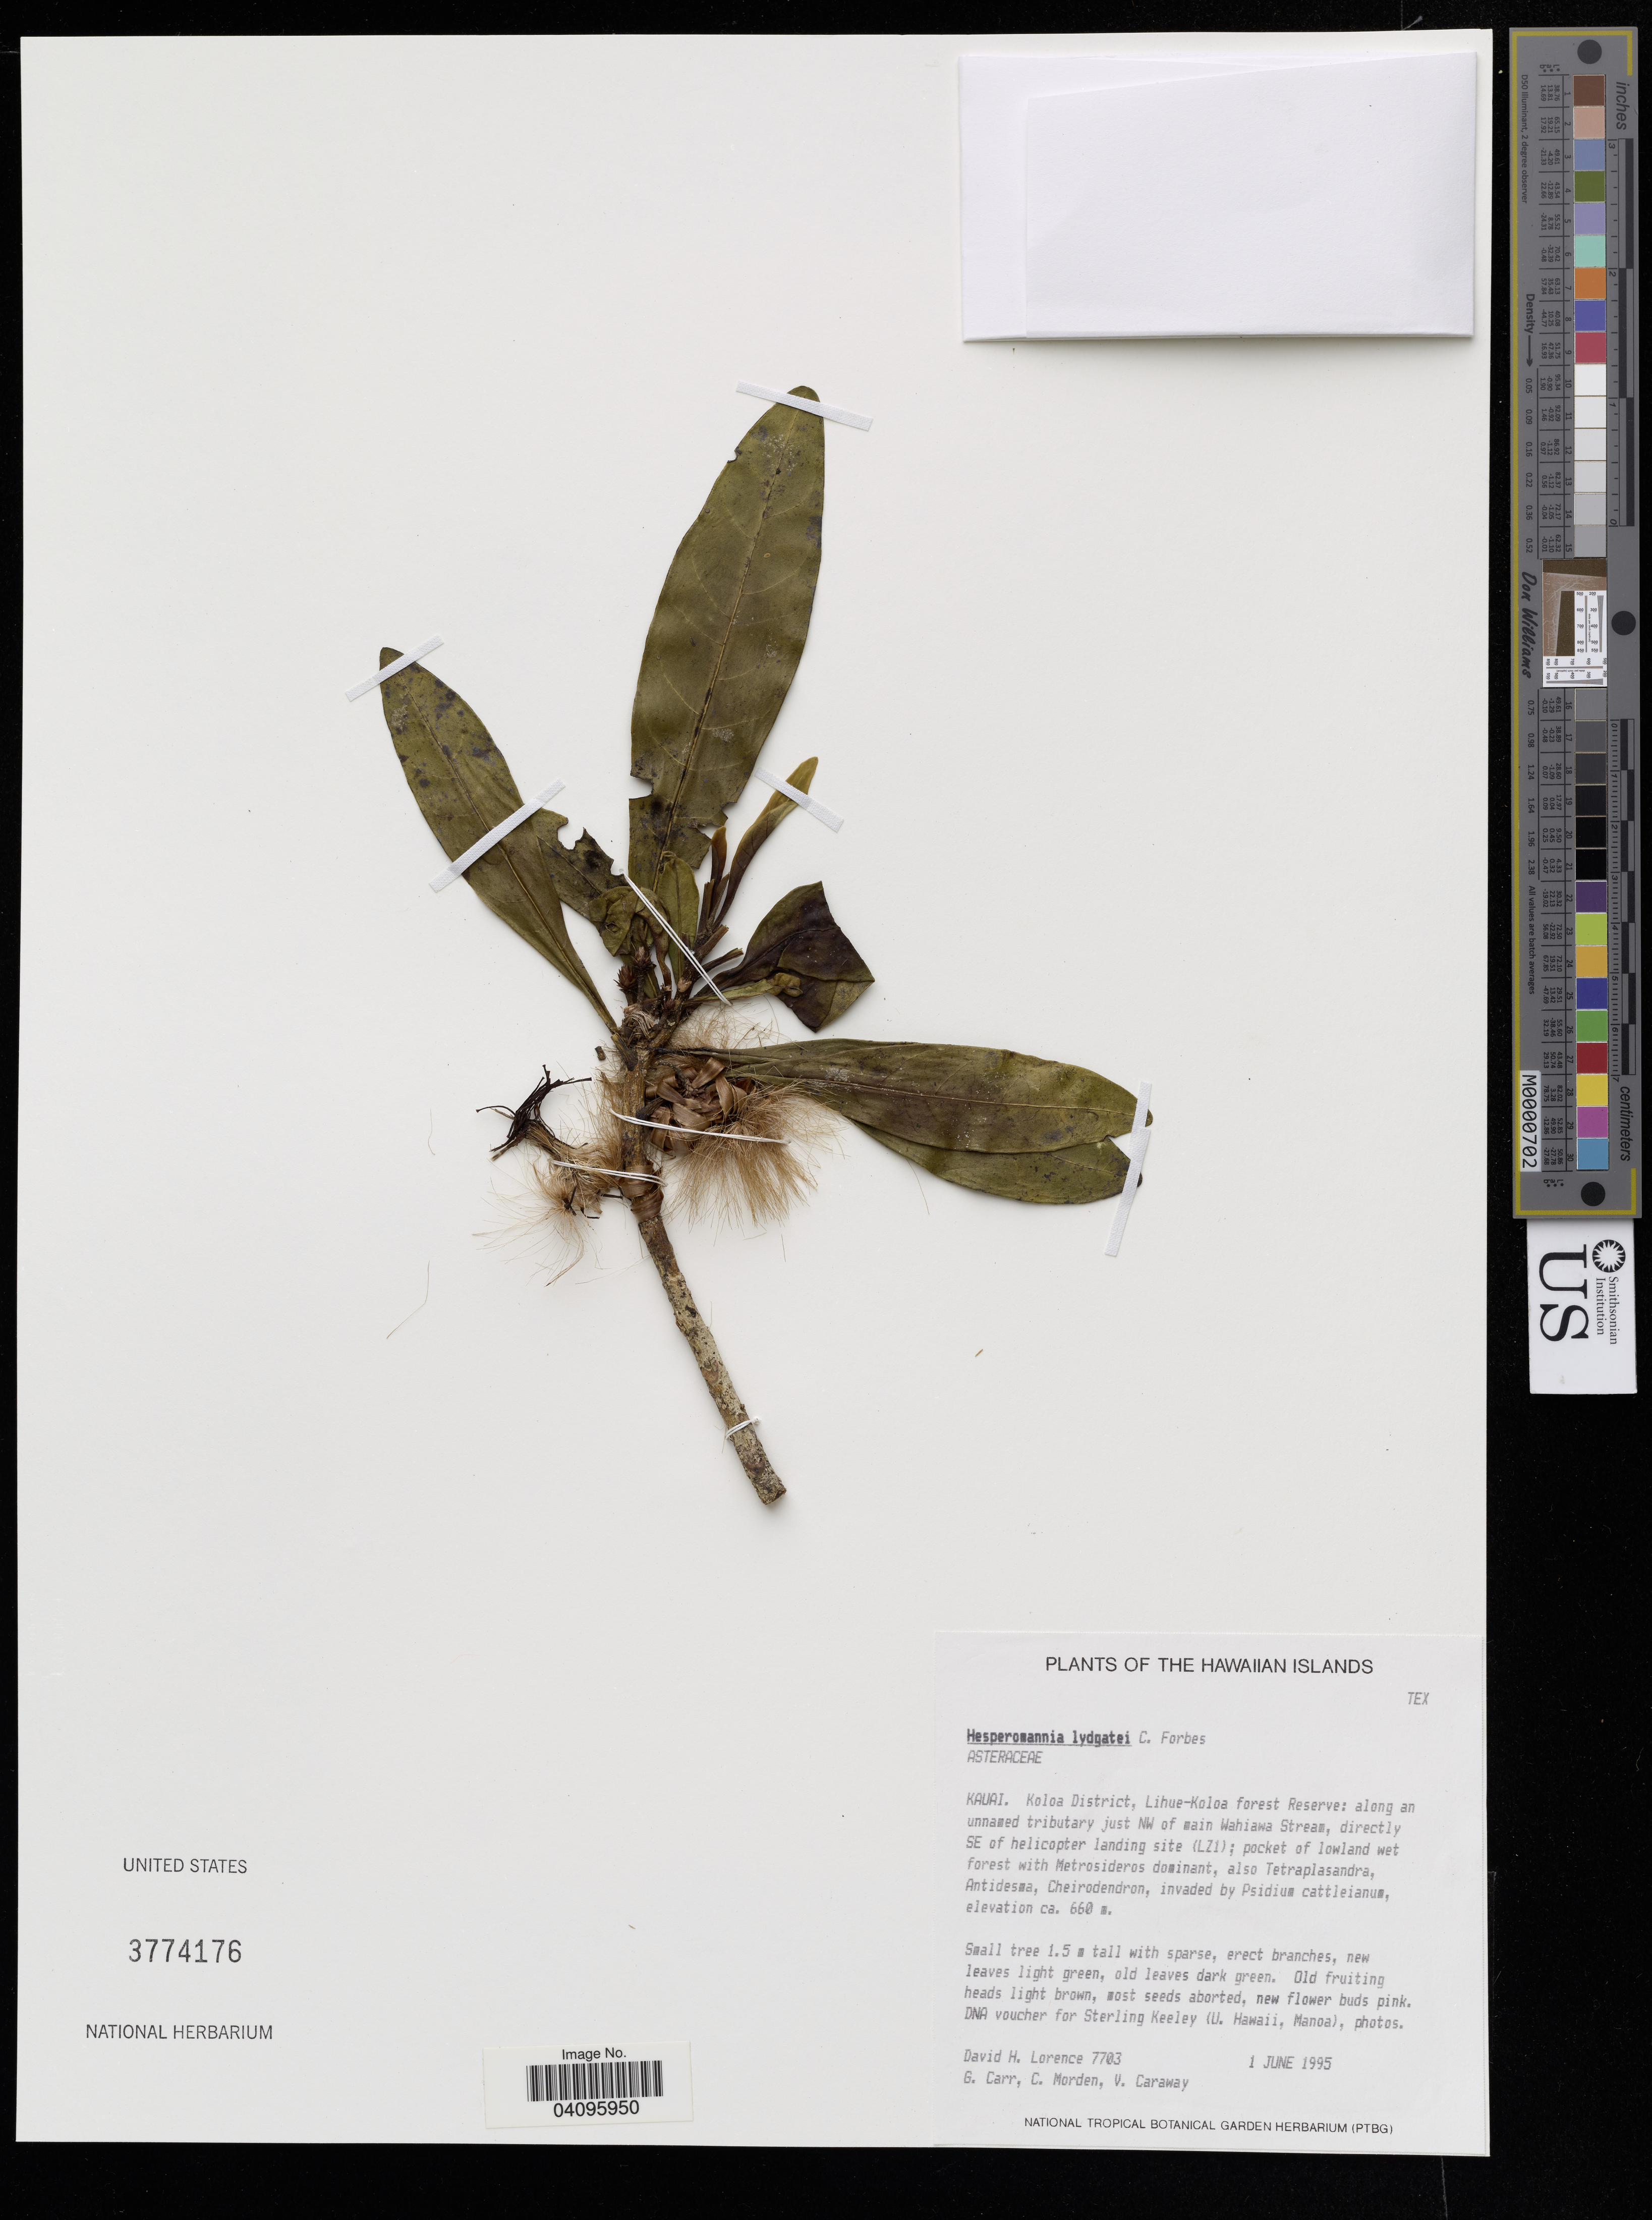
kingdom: Plantae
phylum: Tracheophyta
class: Magnoliopsida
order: Asterales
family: Asteraceae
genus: Hesperomannia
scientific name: Hesperomannia lydgatei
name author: Forbes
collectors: D. Lorence, G. Carr & V. Caraway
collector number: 7703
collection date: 1995-06-01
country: United States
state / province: Hawaii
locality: Kauai. Koloa District, Lihue-Koloa forest Reserve: along an unnamed tributary just NW of main Wahiawa Stream, directly SE of helicopter landing site (LZ1).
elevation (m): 660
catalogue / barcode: US 3774176